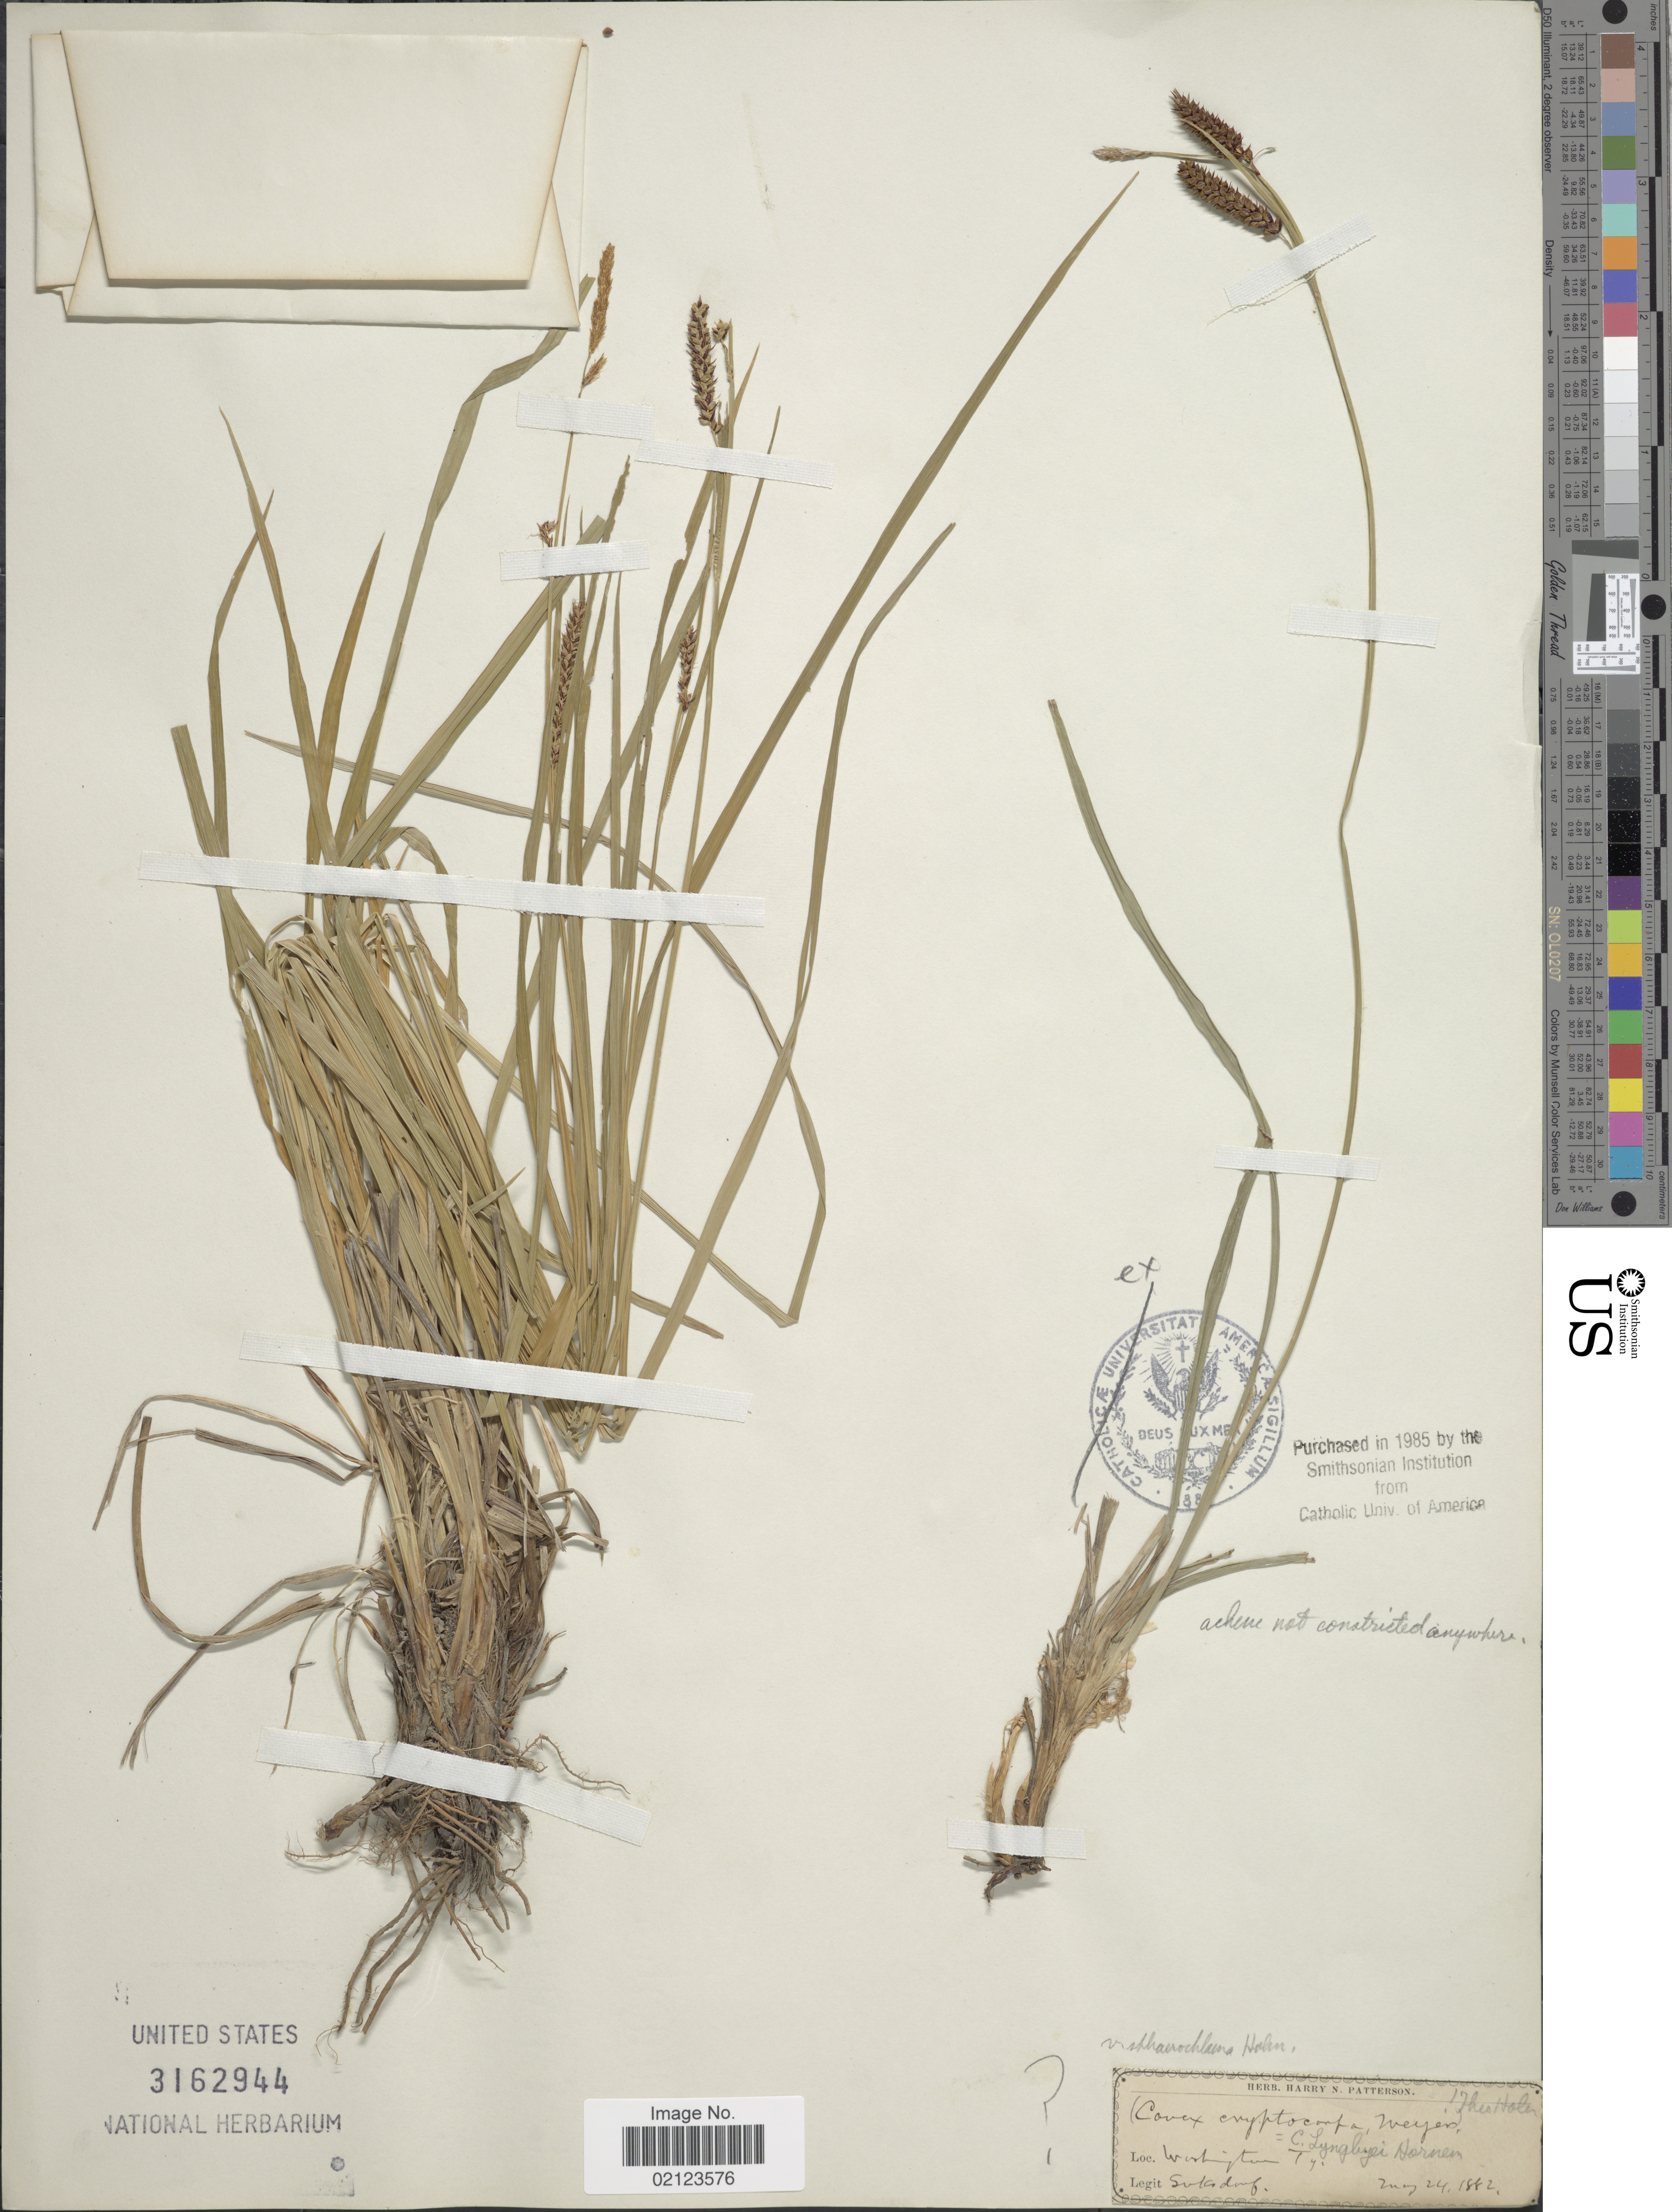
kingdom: Plantae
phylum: Tracheophyta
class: Liliopsida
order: Poales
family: Cyperaceae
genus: Carex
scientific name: Carex lyngbyei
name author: Hornem.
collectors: -- Suksdorf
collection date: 1882-05-24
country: United States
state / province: Washington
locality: Washington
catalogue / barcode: US 3162944